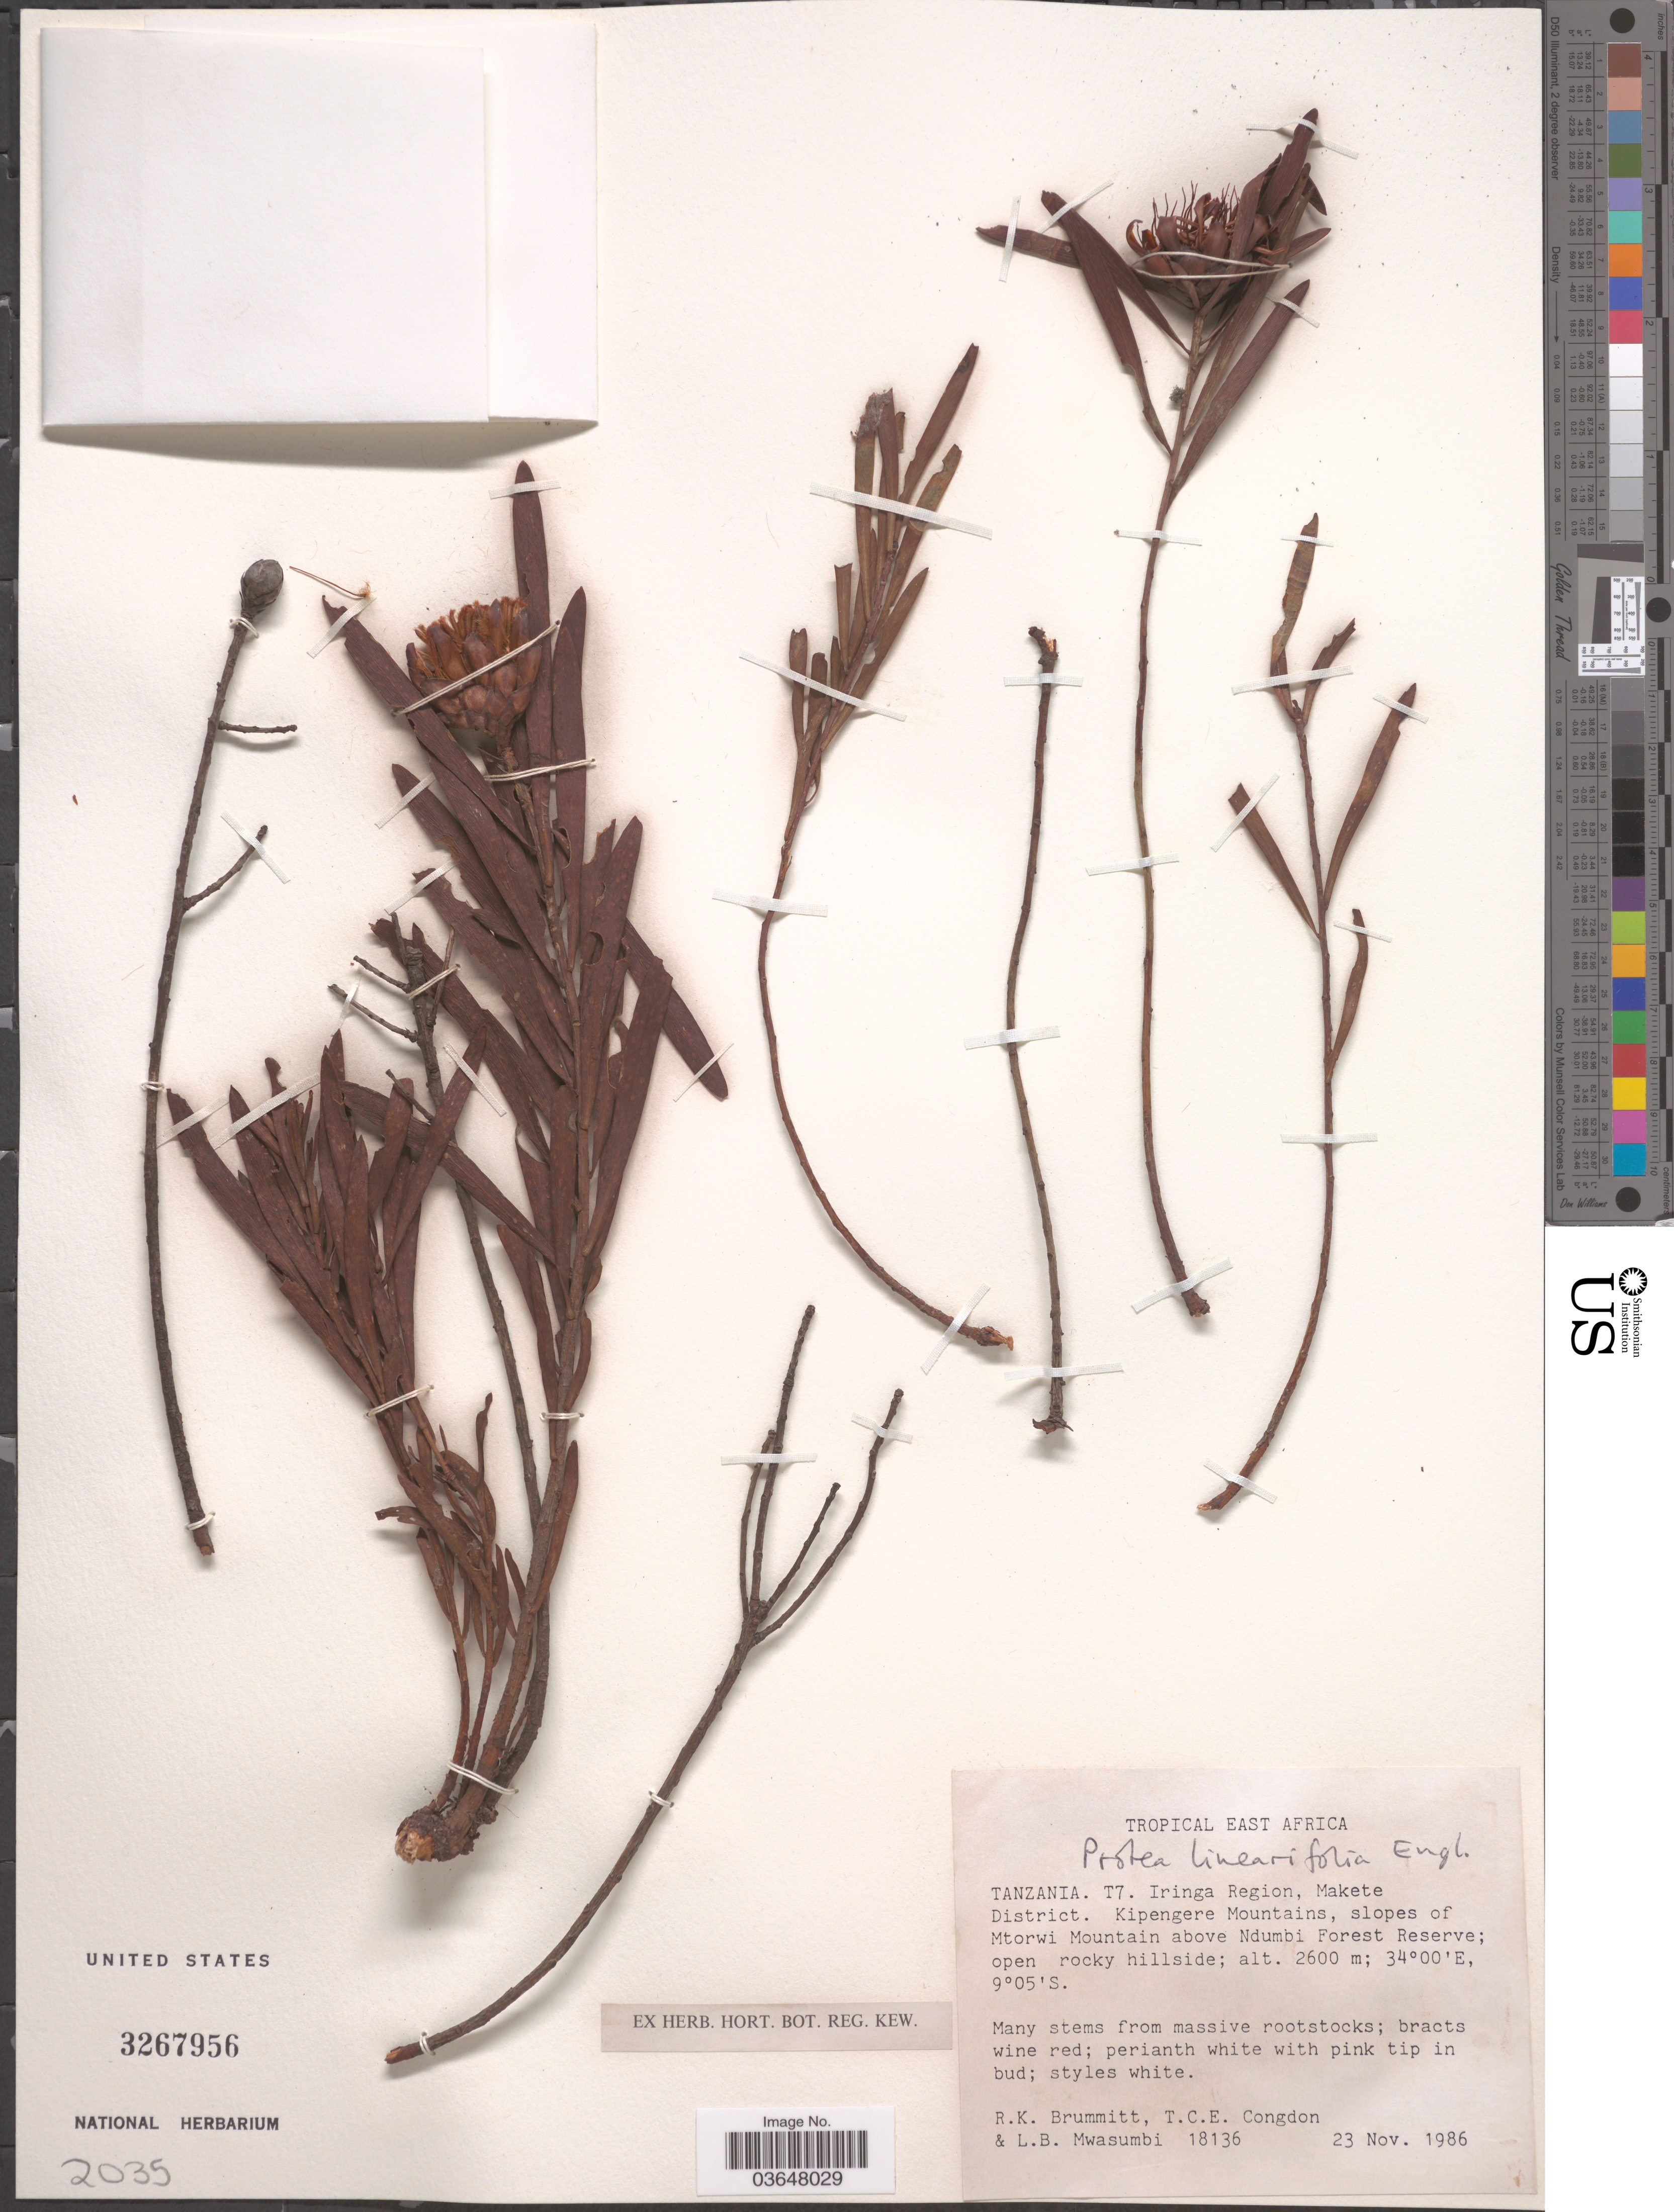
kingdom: Plantae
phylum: Tracheophyta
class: Magnoliopsida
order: Proteales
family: Proteaceae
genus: Protea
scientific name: Protea linearifolia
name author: Engl.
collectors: R. Brummitt, T. Congdon & L. Mwasumbi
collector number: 18136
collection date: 1986-11-23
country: Tanzania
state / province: Iringa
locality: T7. Iringa Region, Makete District. Kipengere Mountains, slopes of Mtorwi Mountain above Ndumbi Forest Reserve.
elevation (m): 2600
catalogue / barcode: US 3267956